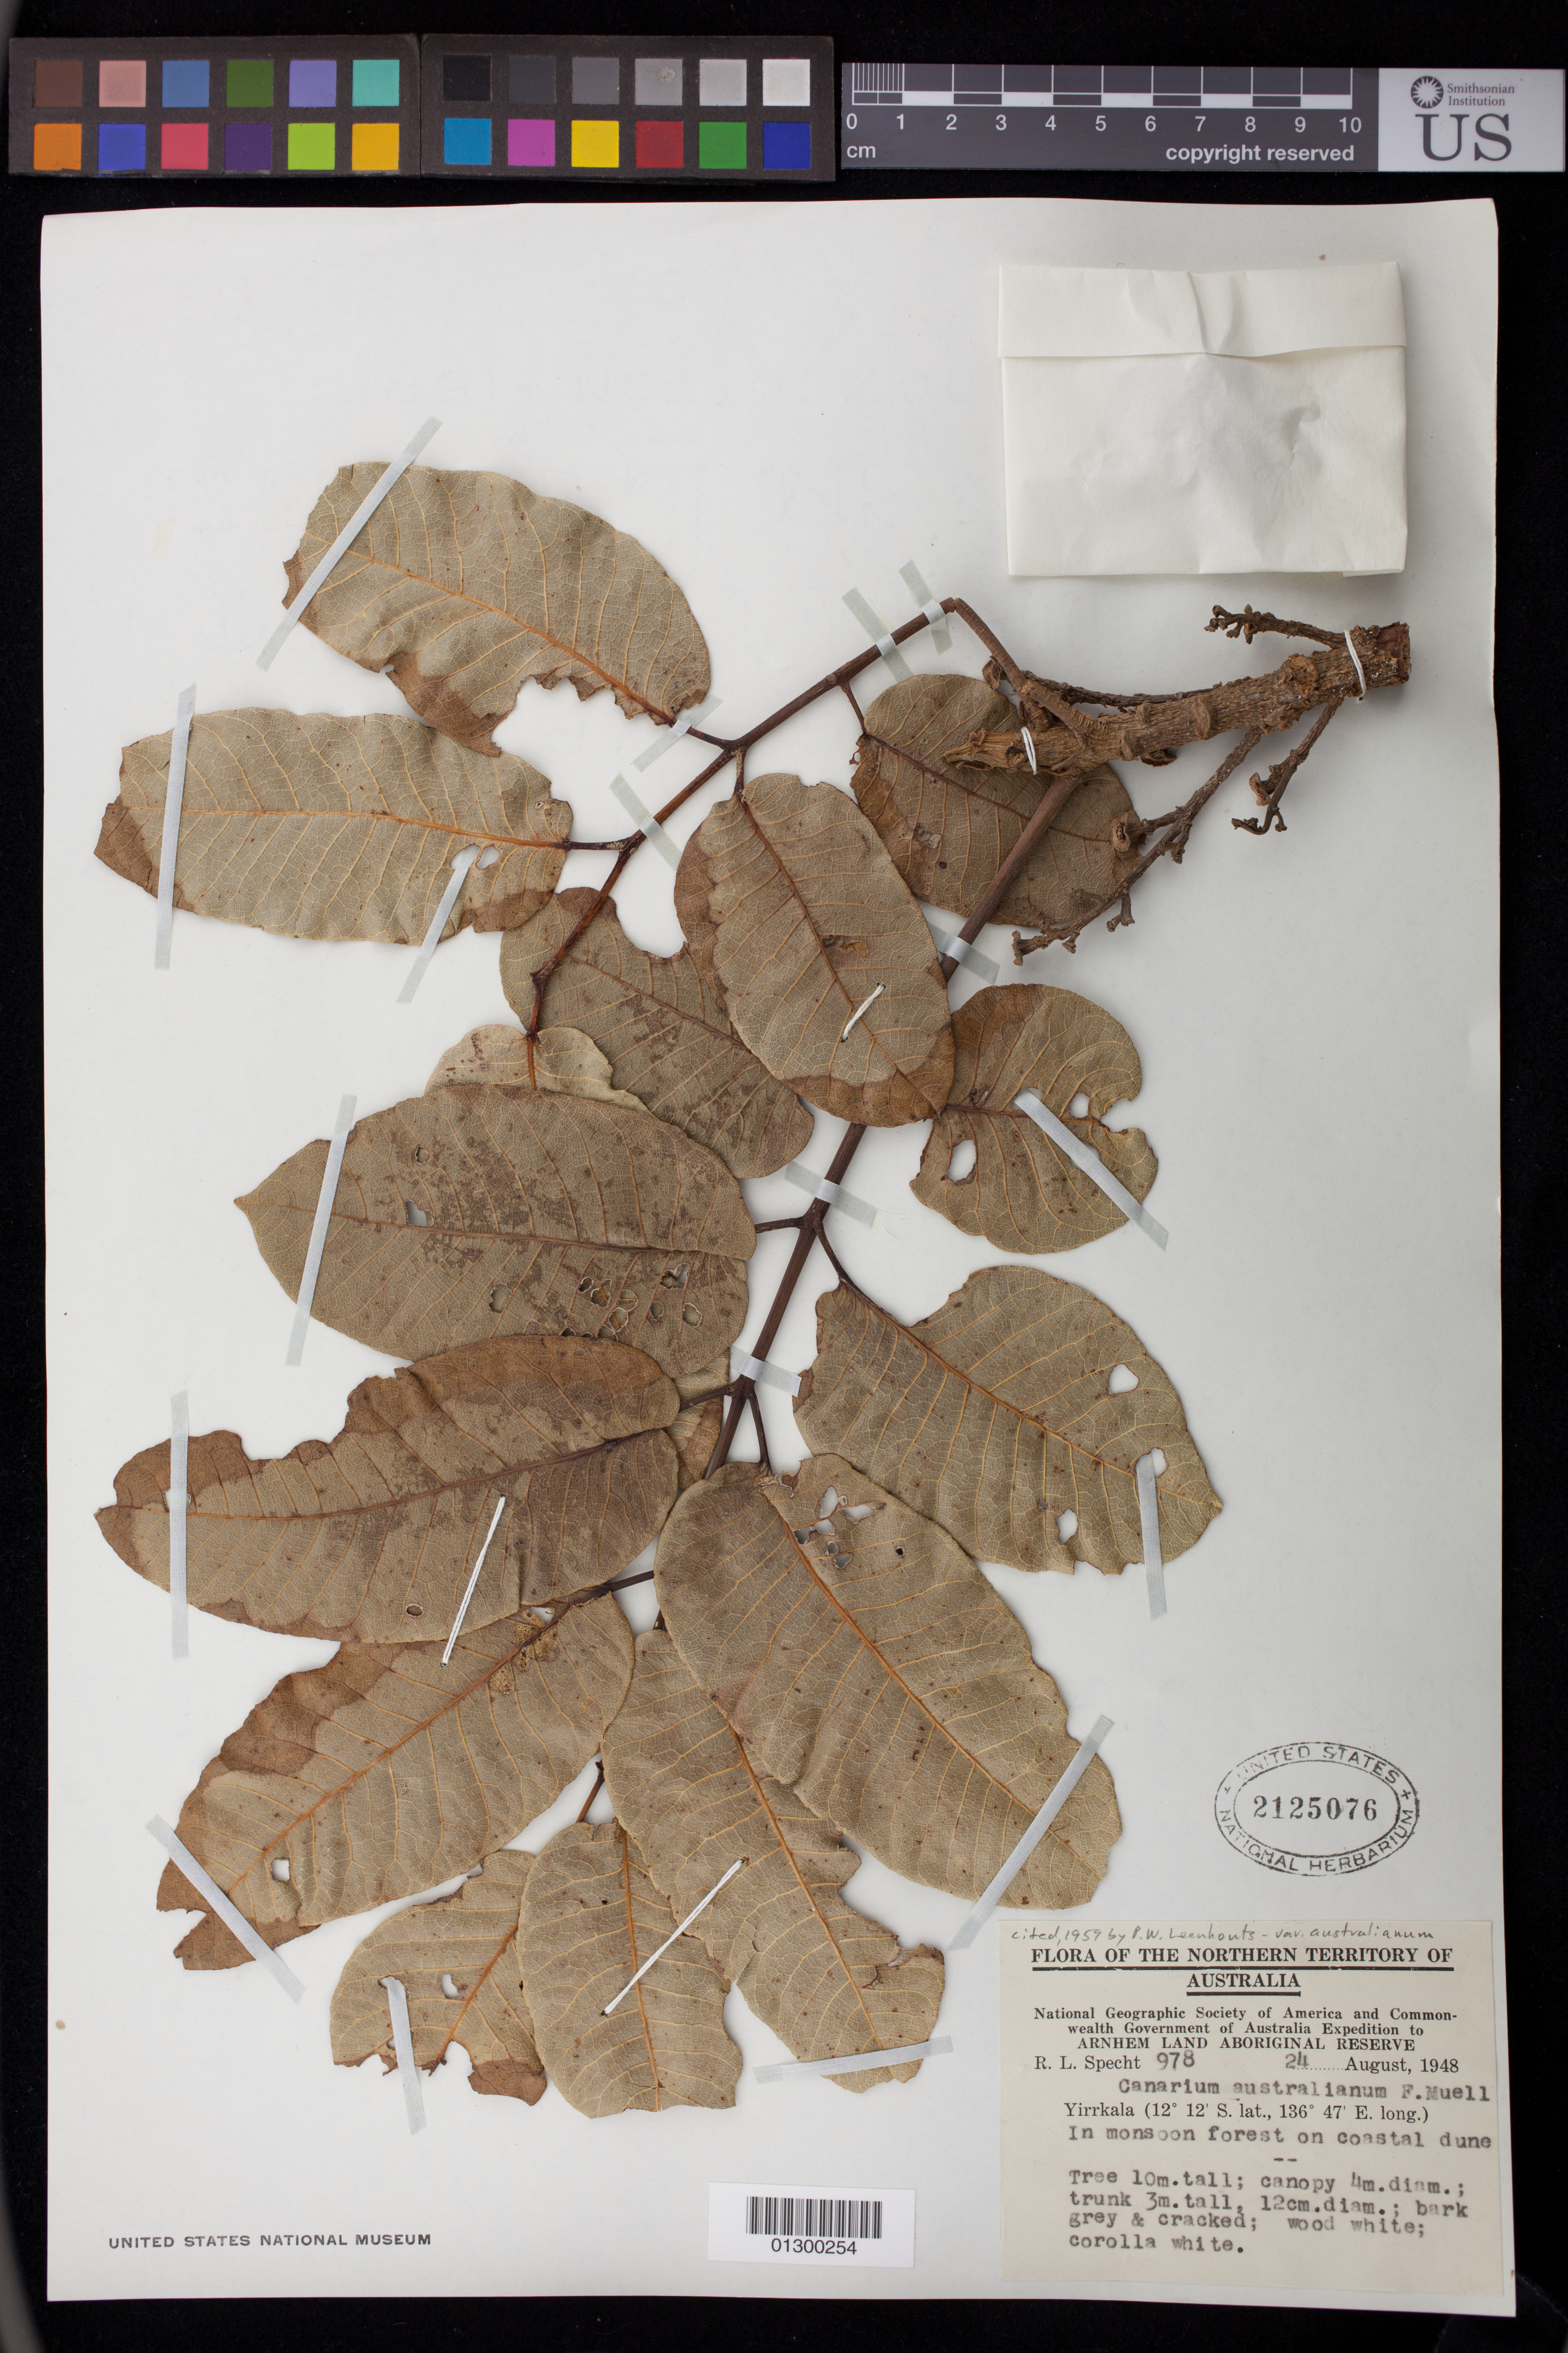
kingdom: Plantae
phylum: Tracheophyta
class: Magnoliopsida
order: Sapindales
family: Burseraceae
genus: Canarium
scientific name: Canarium australianum var. australianum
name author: F. Muell.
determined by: Leenhouts, Pieter W.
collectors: R. L. Specht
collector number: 978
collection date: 1948-08-24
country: Australia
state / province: Northern Territory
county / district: East Arnhem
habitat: In monsoon forest on coastal dune.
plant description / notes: Tree 10 m. tall; canopy 4 m. diam.; trunk 3 m. tall, 12 cm. diam.; bark grey and cracked; wood white; corolla white.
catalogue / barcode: US 2125076